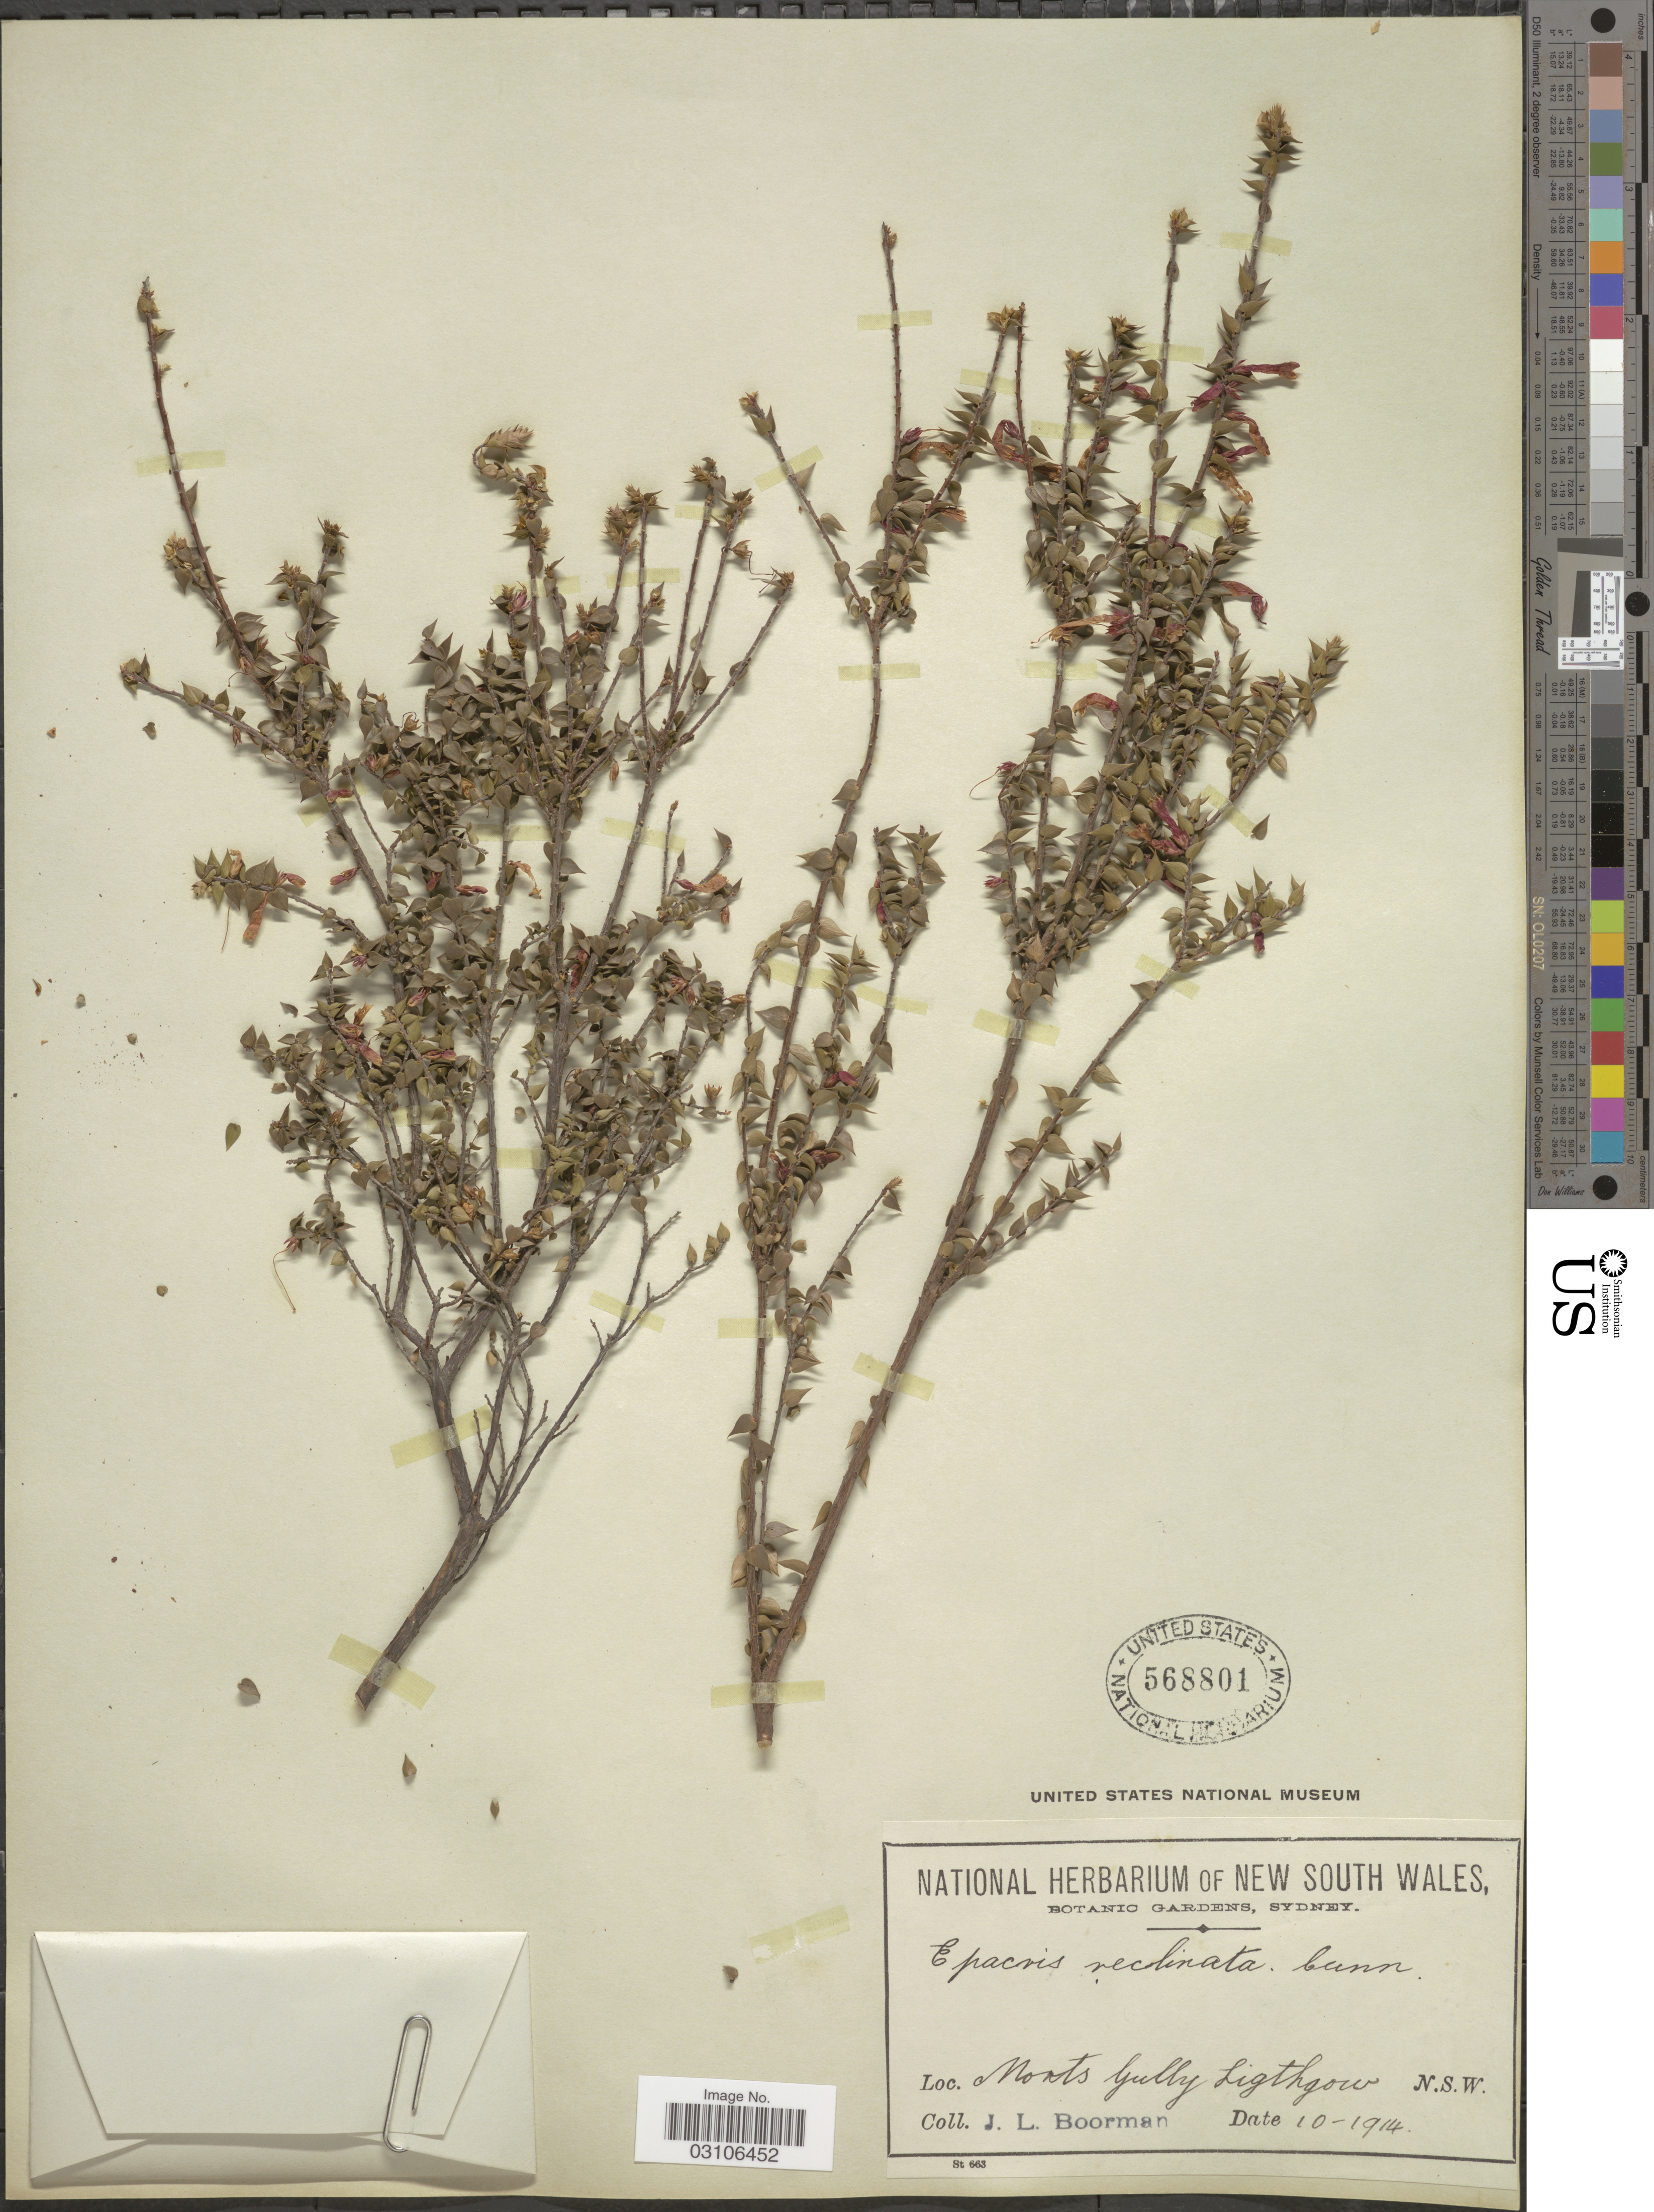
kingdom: Plantae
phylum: Tracheophyta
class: Magnoliopsida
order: Ericales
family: Ericaceae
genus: Epacris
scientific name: Epacris reclinata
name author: A. Cunn. ex Benth.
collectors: J. Boorman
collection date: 1914-10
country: Australia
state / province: New South Wales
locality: Morts Gully Ligthgow.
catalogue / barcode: US 568801